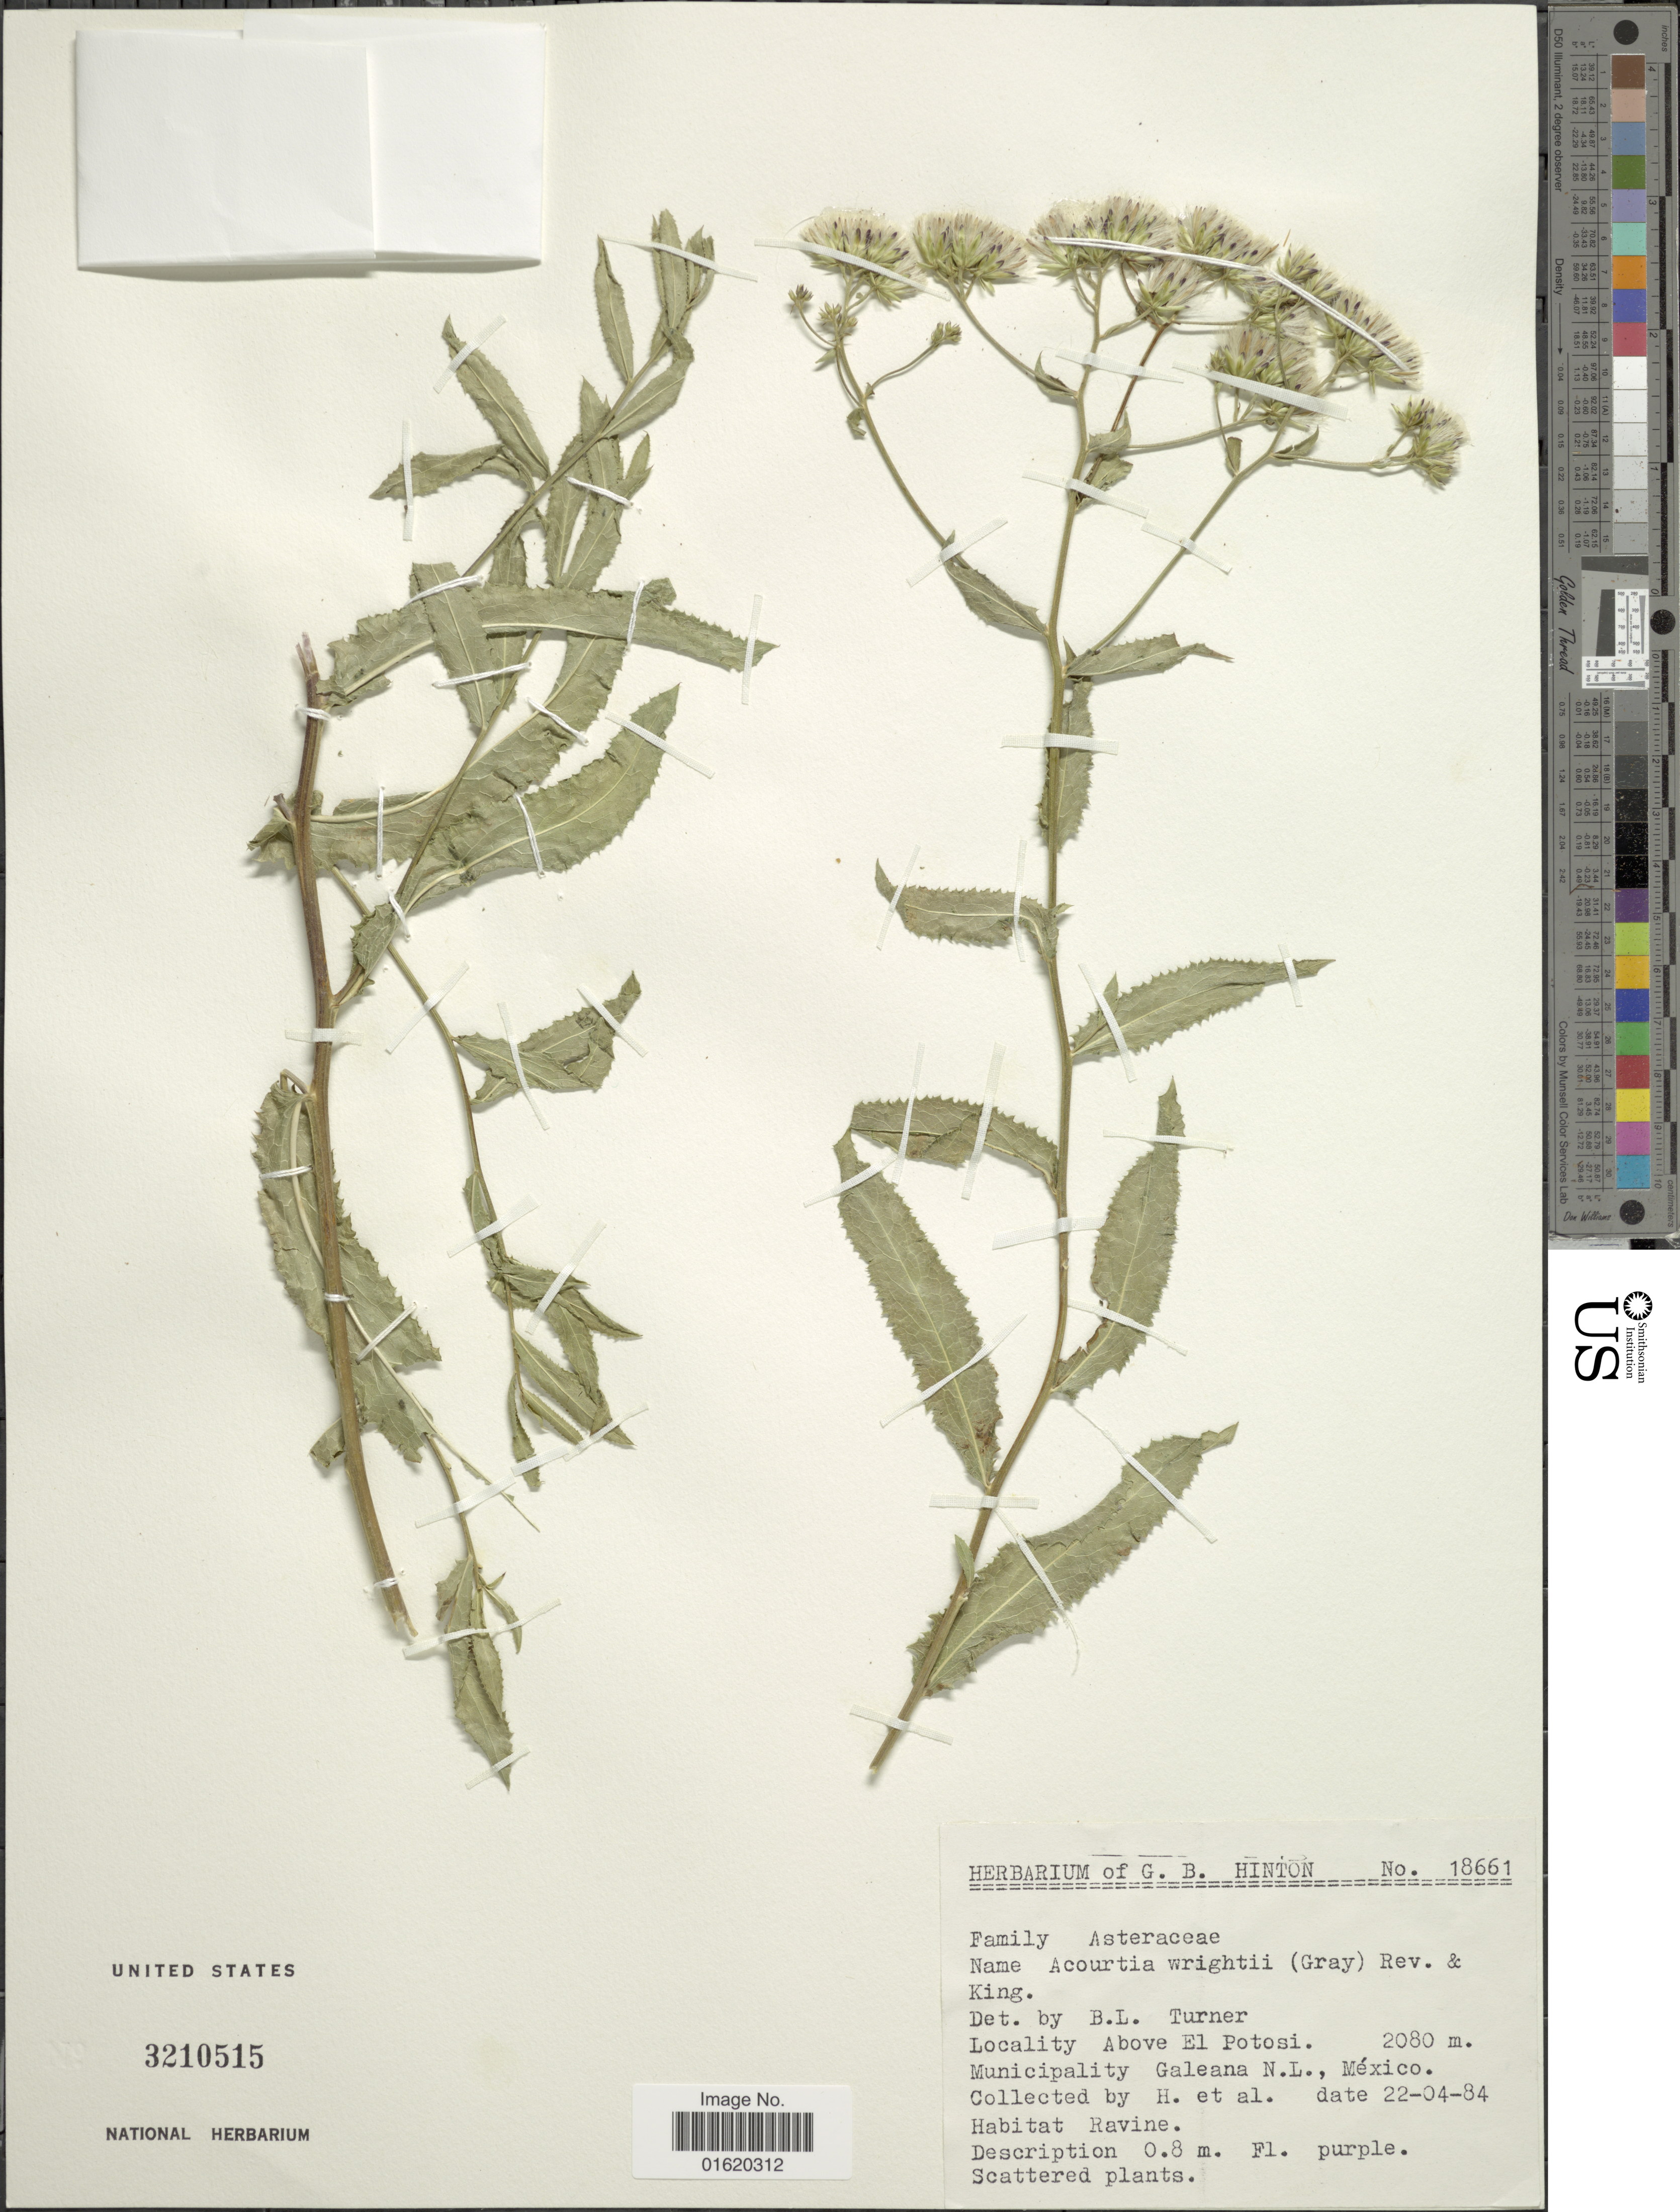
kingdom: Plantae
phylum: Tracheophyta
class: Magnoliopsida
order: Asterales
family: Asteraceae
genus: Acourtia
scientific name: Acourtia wrightii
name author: (A. Gray) Reveal & R.M. King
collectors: G. B. Hinton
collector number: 18661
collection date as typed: Transcribed d/m/y: 22/4/84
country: Mexico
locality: Above El Potosi, Galeana G.L., México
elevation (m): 2080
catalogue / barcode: US 3210515